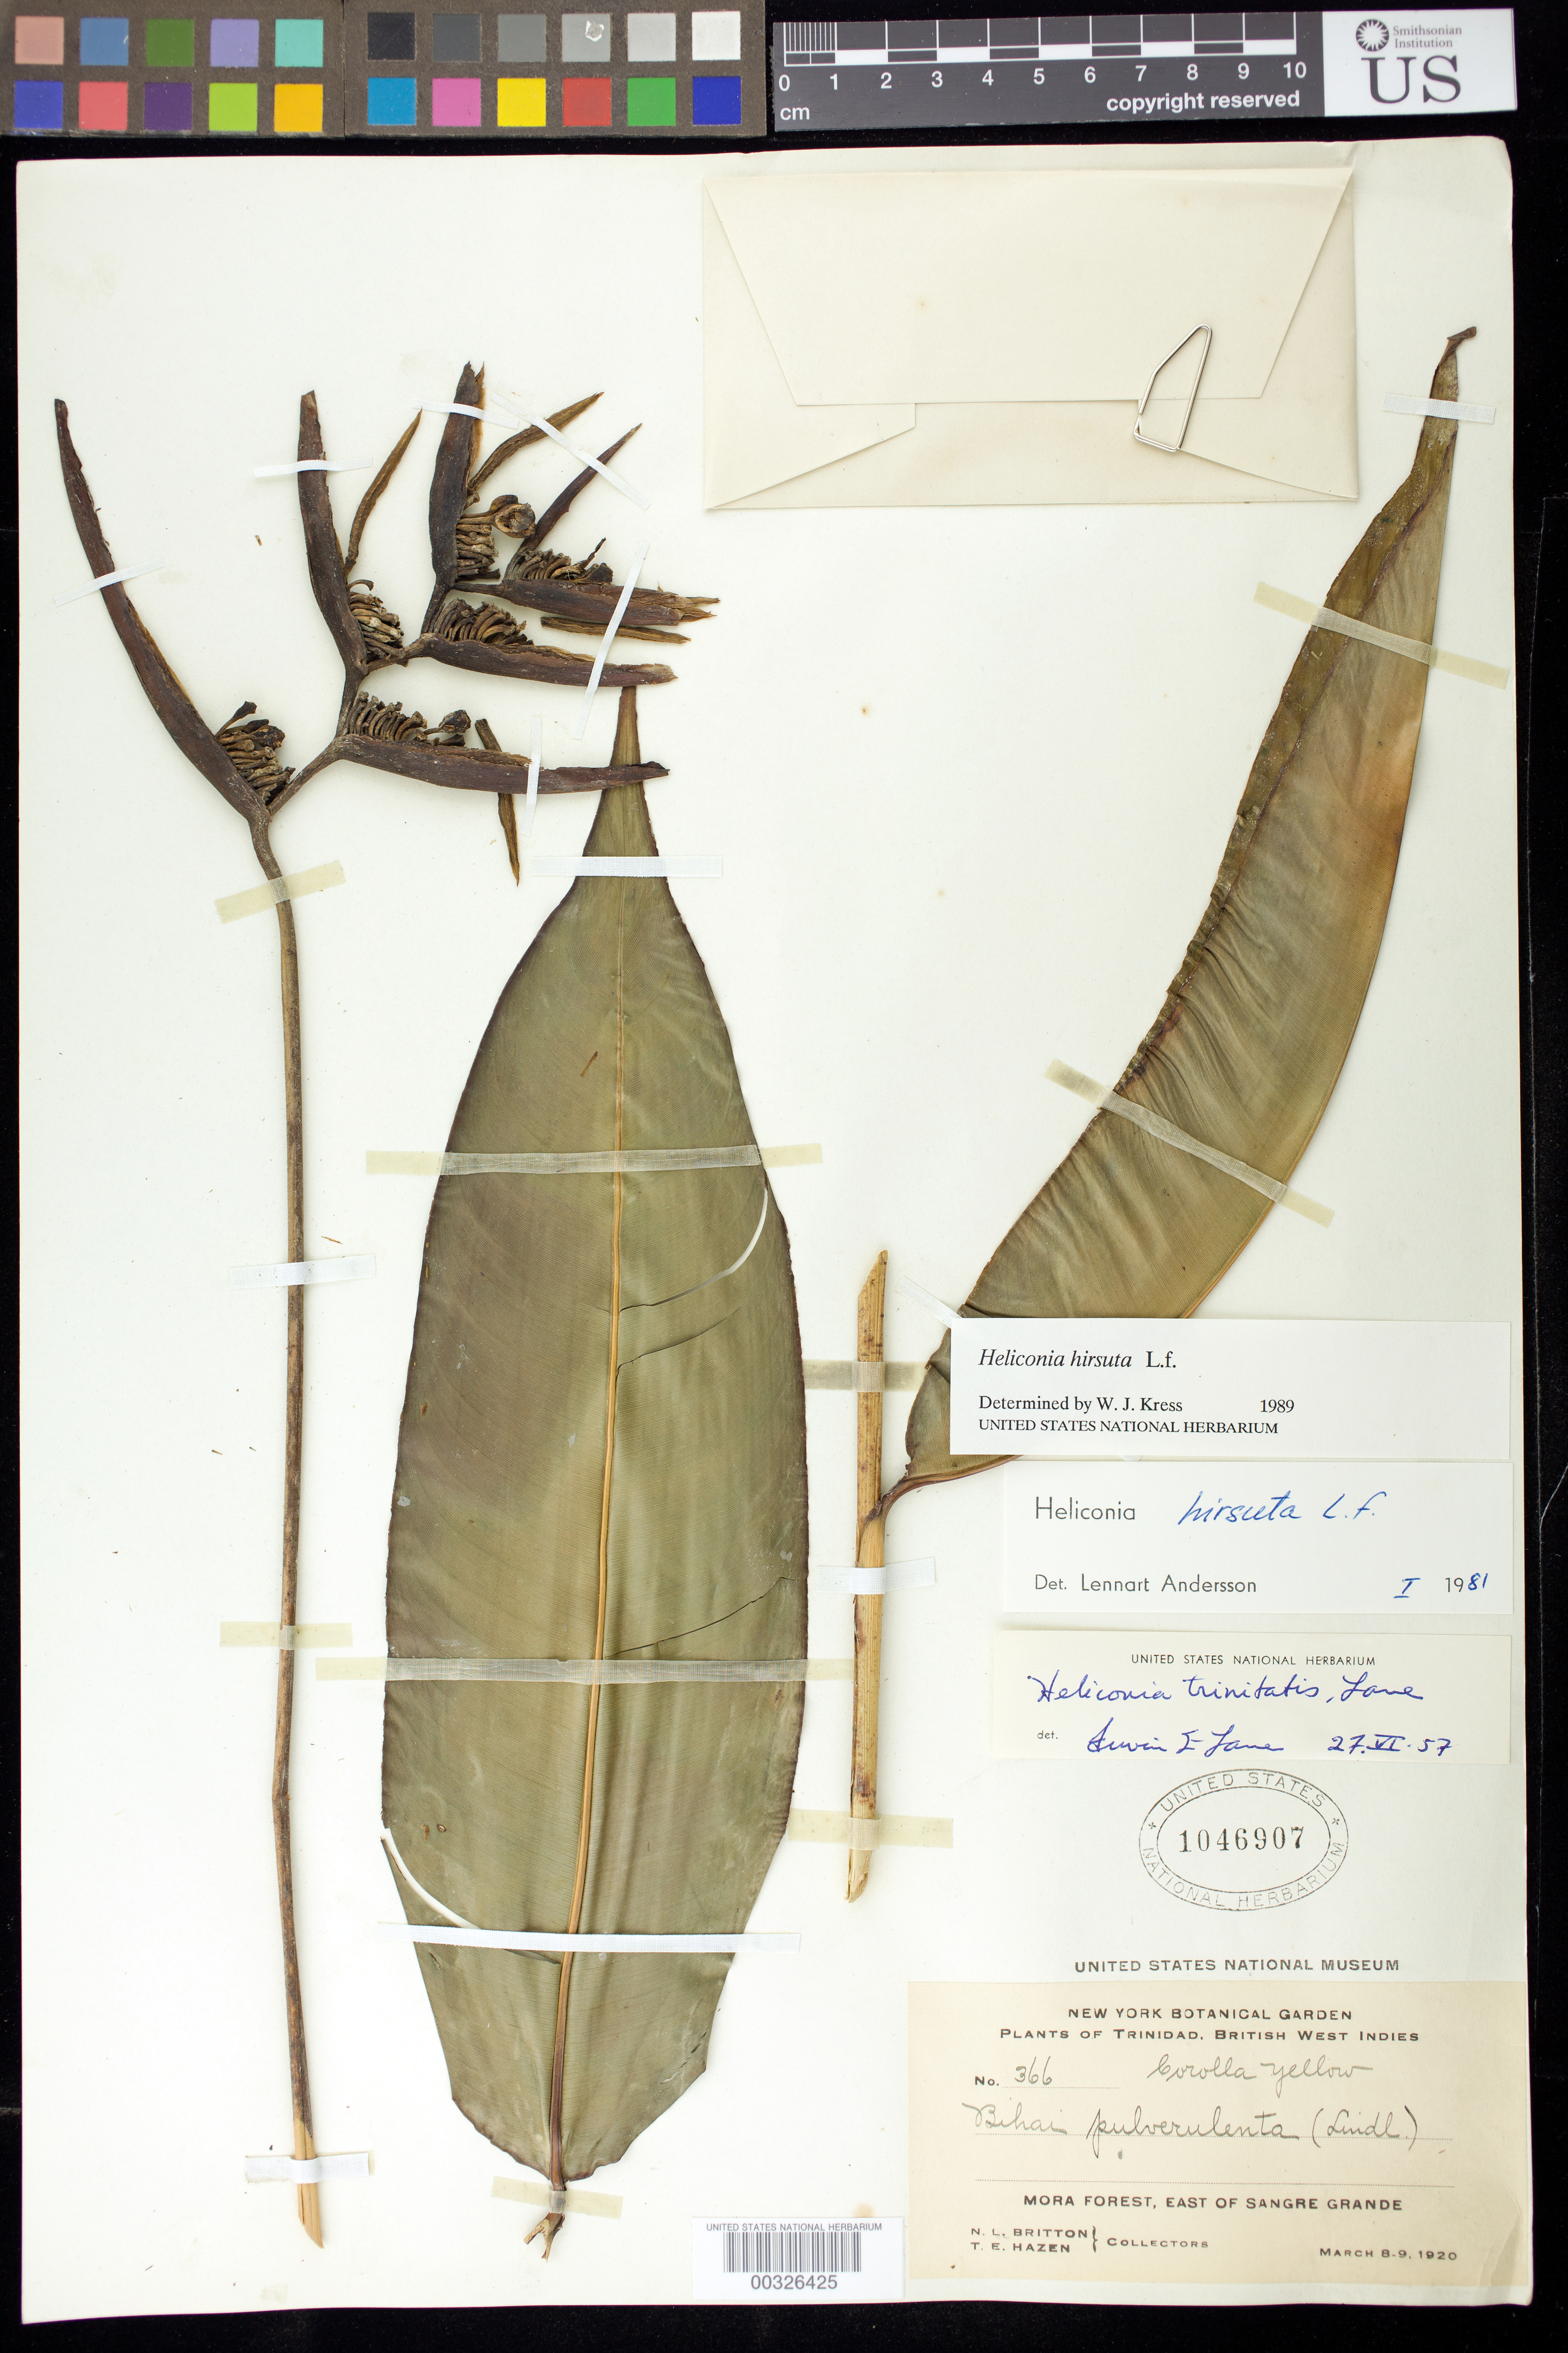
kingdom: Plantae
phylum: Tracheophyta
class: Liliopsida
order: Zingiberales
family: Heliconiaceae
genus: Heliconia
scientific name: Heliconia hirsuta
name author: L. f.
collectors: N. Britton & T. E. Hazen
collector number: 366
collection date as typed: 08 Mar 1920 to 09 Mar 1920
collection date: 1920-03-08/1920-03-09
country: Trinidad and Tobago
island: Trinidad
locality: Mora forest, e of sangre grande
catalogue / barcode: US 1046907